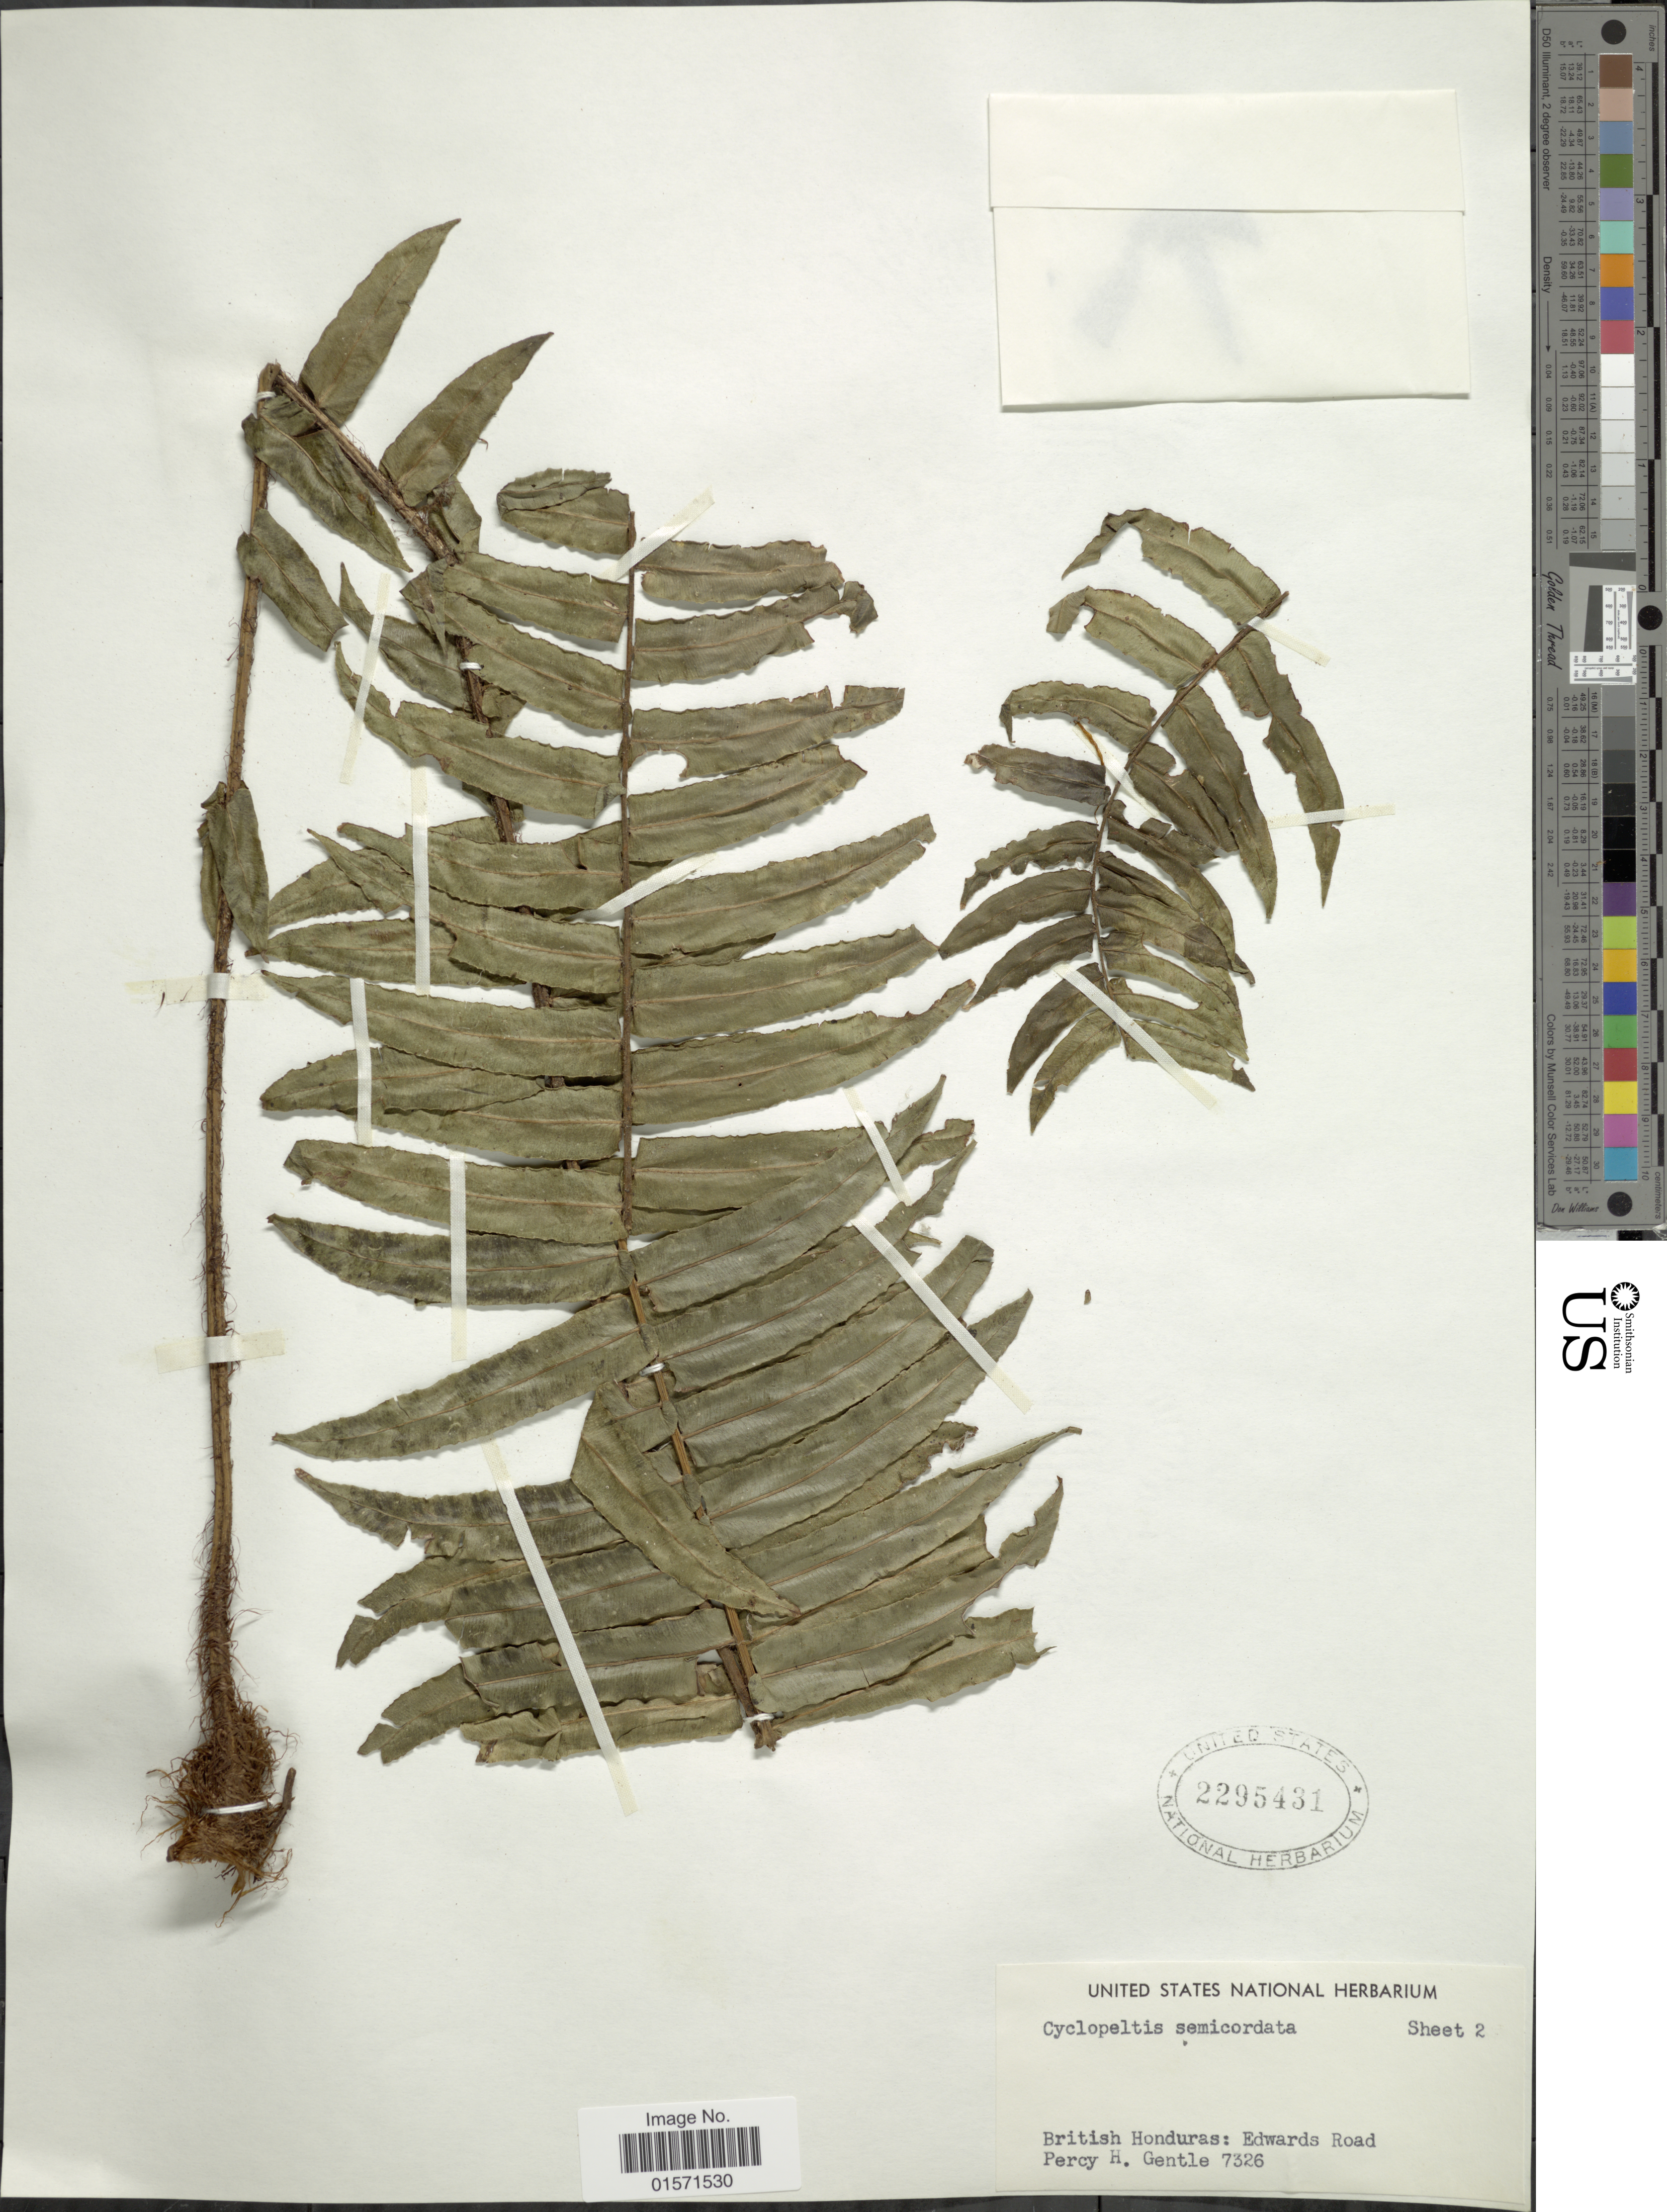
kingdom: Plantae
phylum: Tracheophyta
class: Polypodiopsida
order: Polypodiales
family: Lomariopsidaceae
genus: Cyclopeltis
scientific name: Cyclopeltis semicordata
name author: (Sw.) J. Sm.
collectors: P. H. Gentle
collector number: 7326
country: Belize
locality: British Honduras: Edwards Road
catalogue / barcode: US 2295431